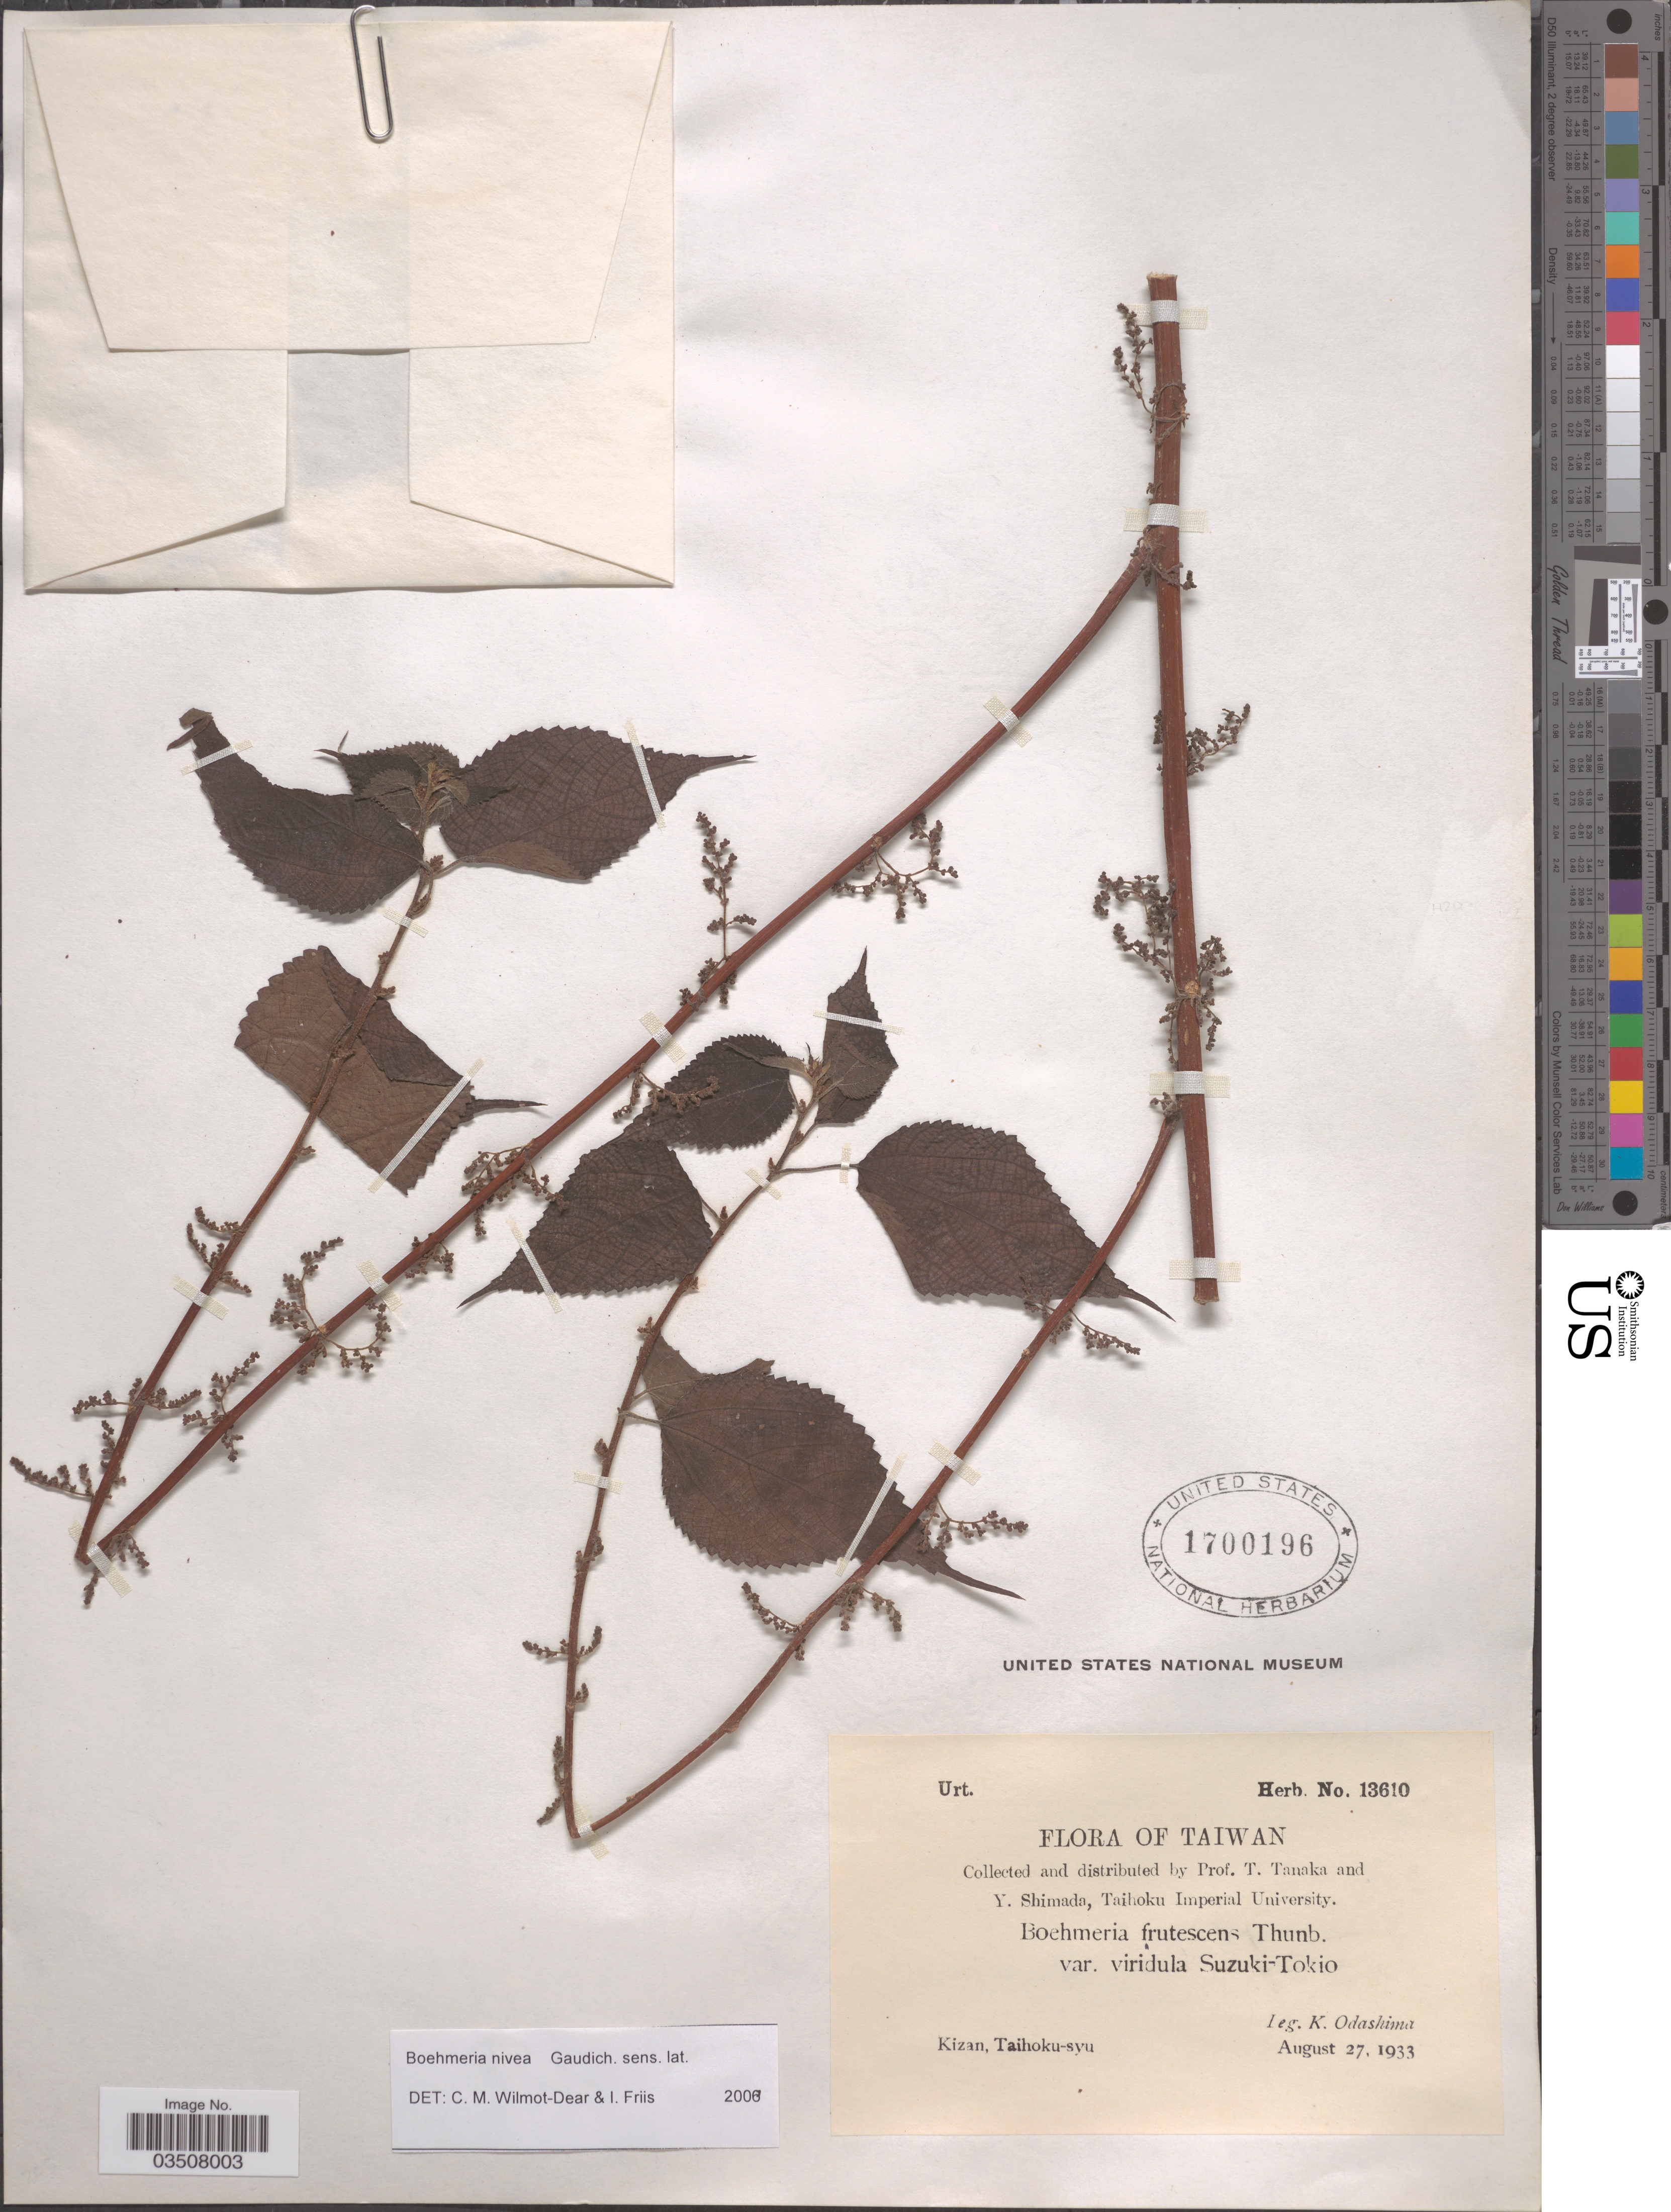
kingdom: Plantae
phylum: Tracheophyta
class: Magnoliopsida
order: Rosales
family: Urticaceae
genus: Boehmeria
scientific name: Boehmeria nivea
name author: (L.) Gaudich.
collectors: K. Odashima, T. Tanaka & Y. Shimada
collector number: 13610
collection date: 1933-08-27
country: Taiwan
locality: Kizan, Taihoku-syu.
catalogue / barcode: US 1700196